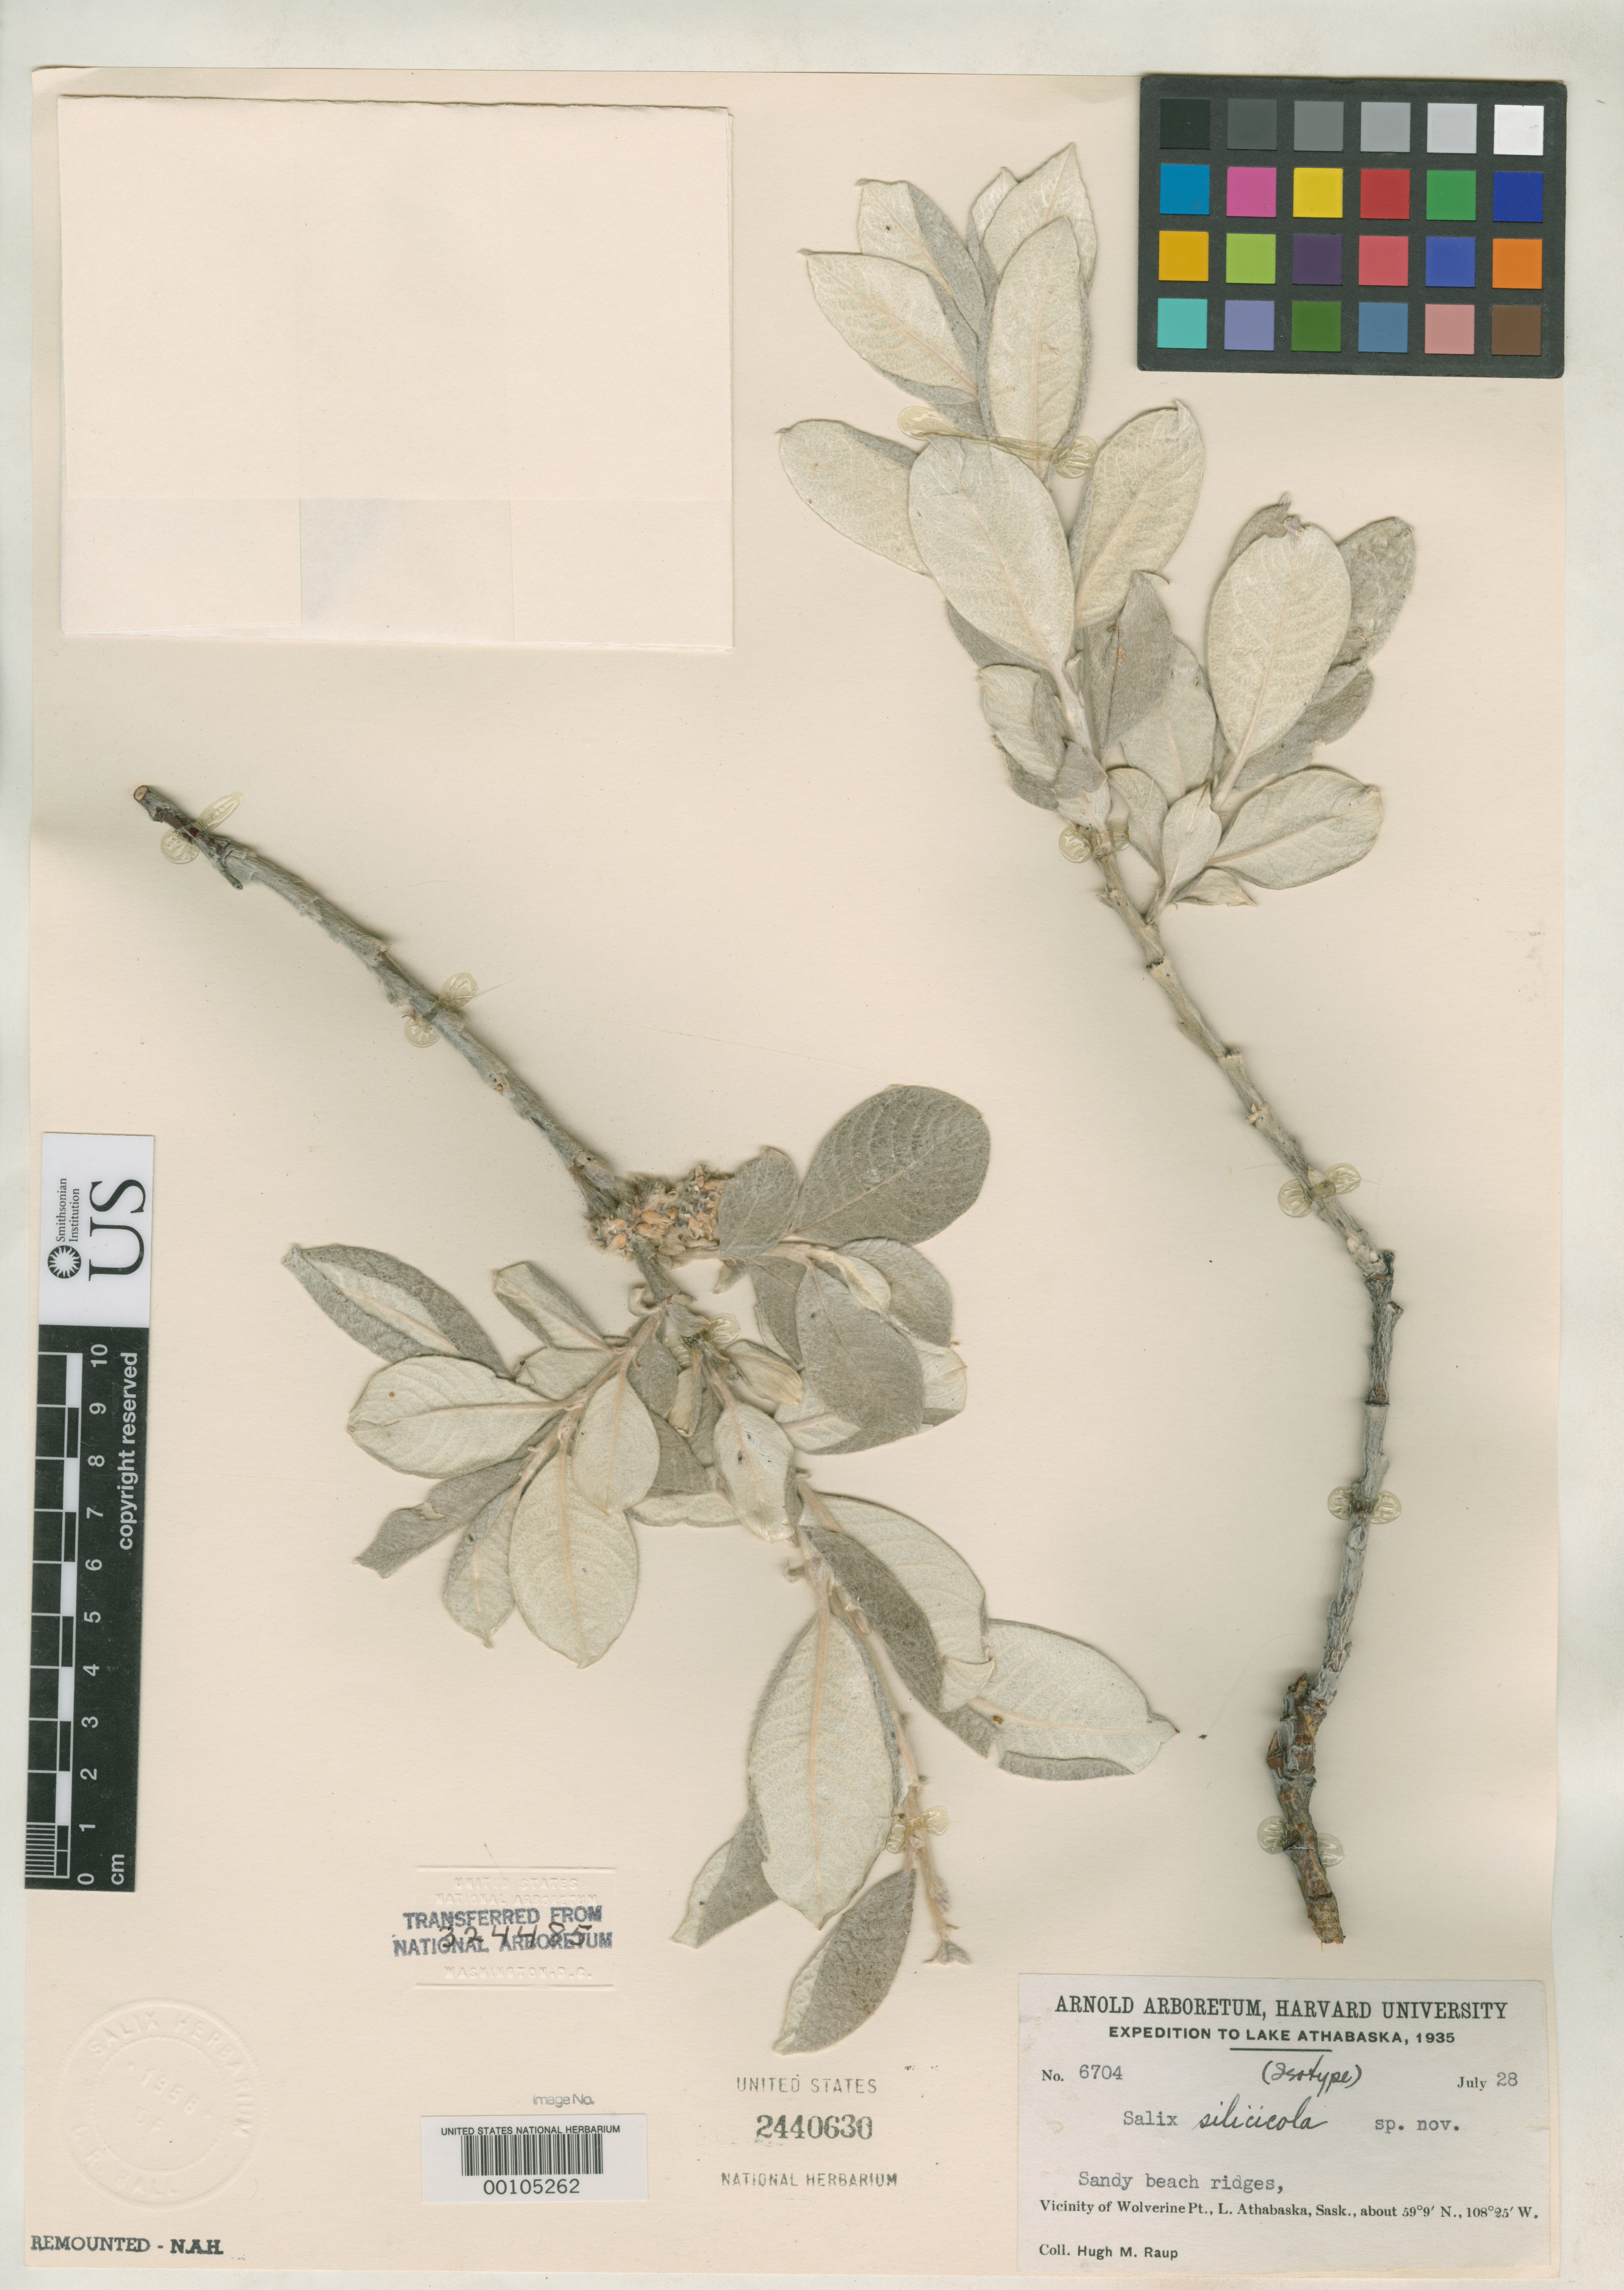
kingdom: Plantae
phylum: Tracheophyta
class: Magnoliopsida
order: Malpighiales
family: Salicaceae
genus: Salix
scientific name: Salix silicicola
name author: Raup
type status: Isotype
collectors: H. Raup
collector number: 6704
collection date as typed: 28 Jul 1935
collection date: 1935-07-28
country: Canada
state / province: Saskatchewan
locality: Vicinity of Wolverine, Lake Athabaska.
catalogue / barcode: US 2440630